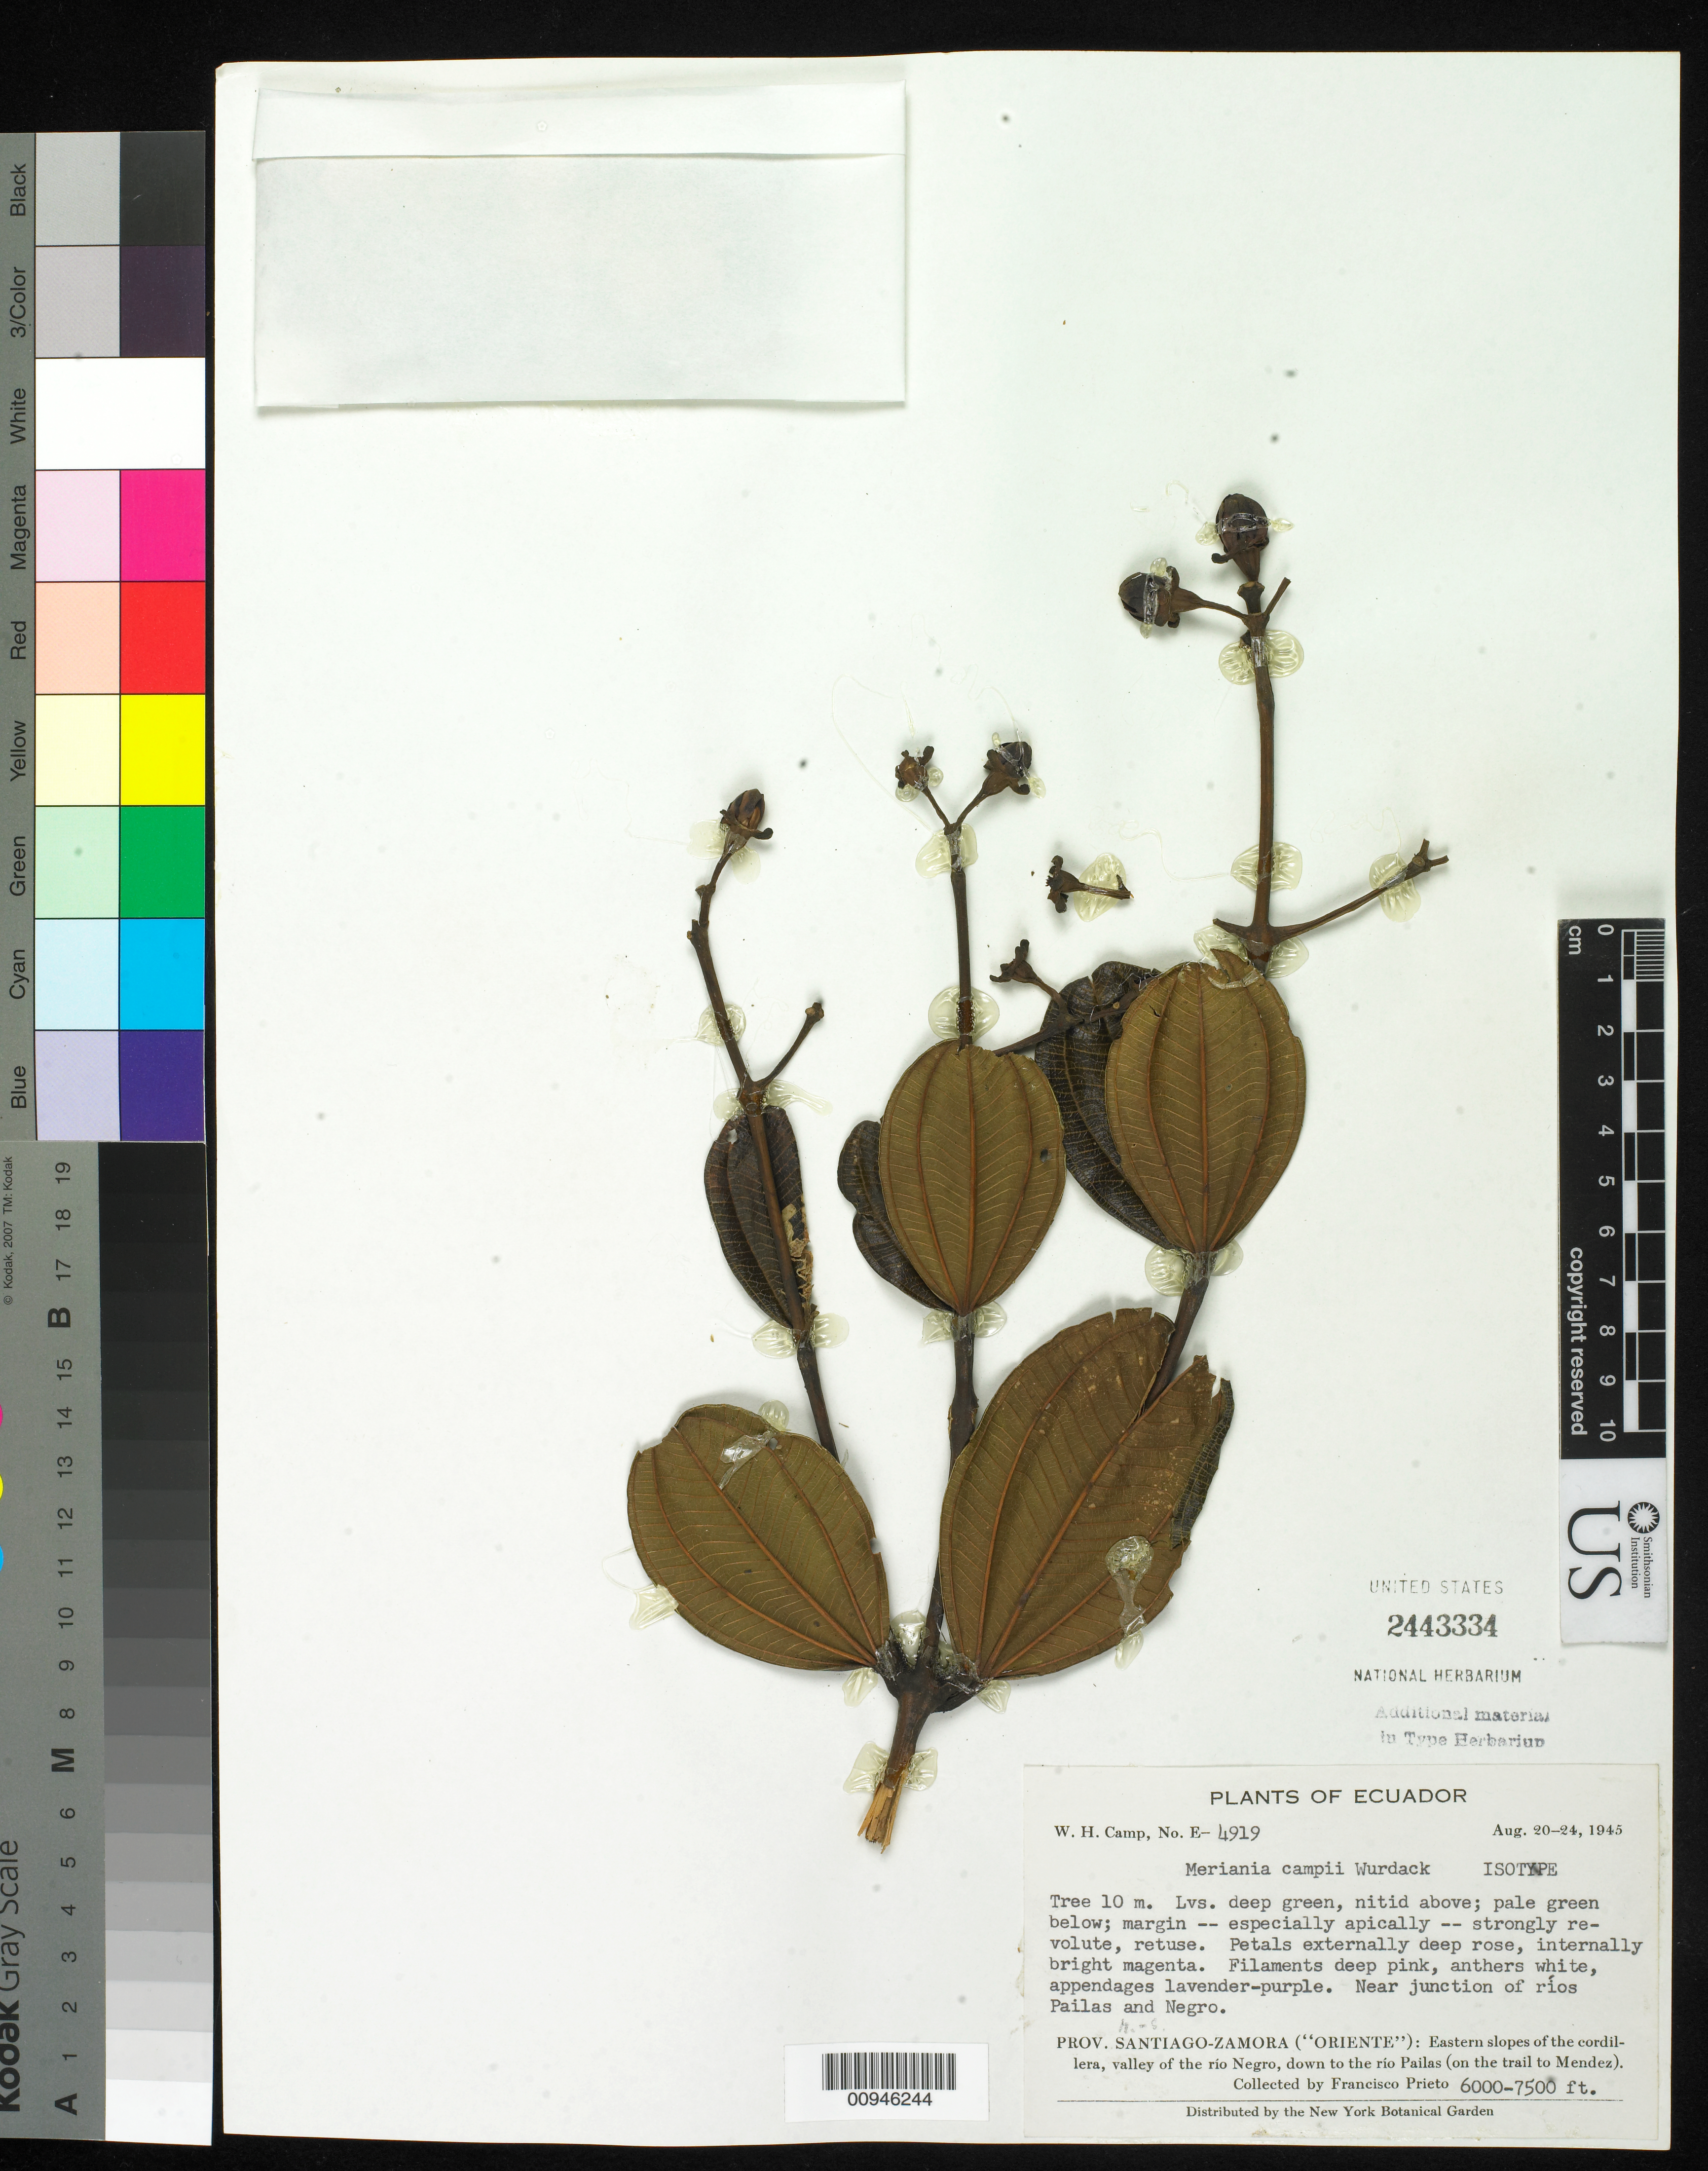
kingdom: Plantae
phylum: Tracheophyta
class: Magnoliopsida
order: Myrtales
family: Melastomataceae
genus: Meriania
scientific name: Meriania campii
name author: Wurdack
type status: Isotype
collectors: W. H. Camp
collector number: E-4919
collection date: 1945-08-20/1945-08-24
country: Ecuador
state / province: Morona-Santiago / Zamora-Chinchipe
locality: Rios Pailas-Negro.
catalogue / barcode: US 2443334